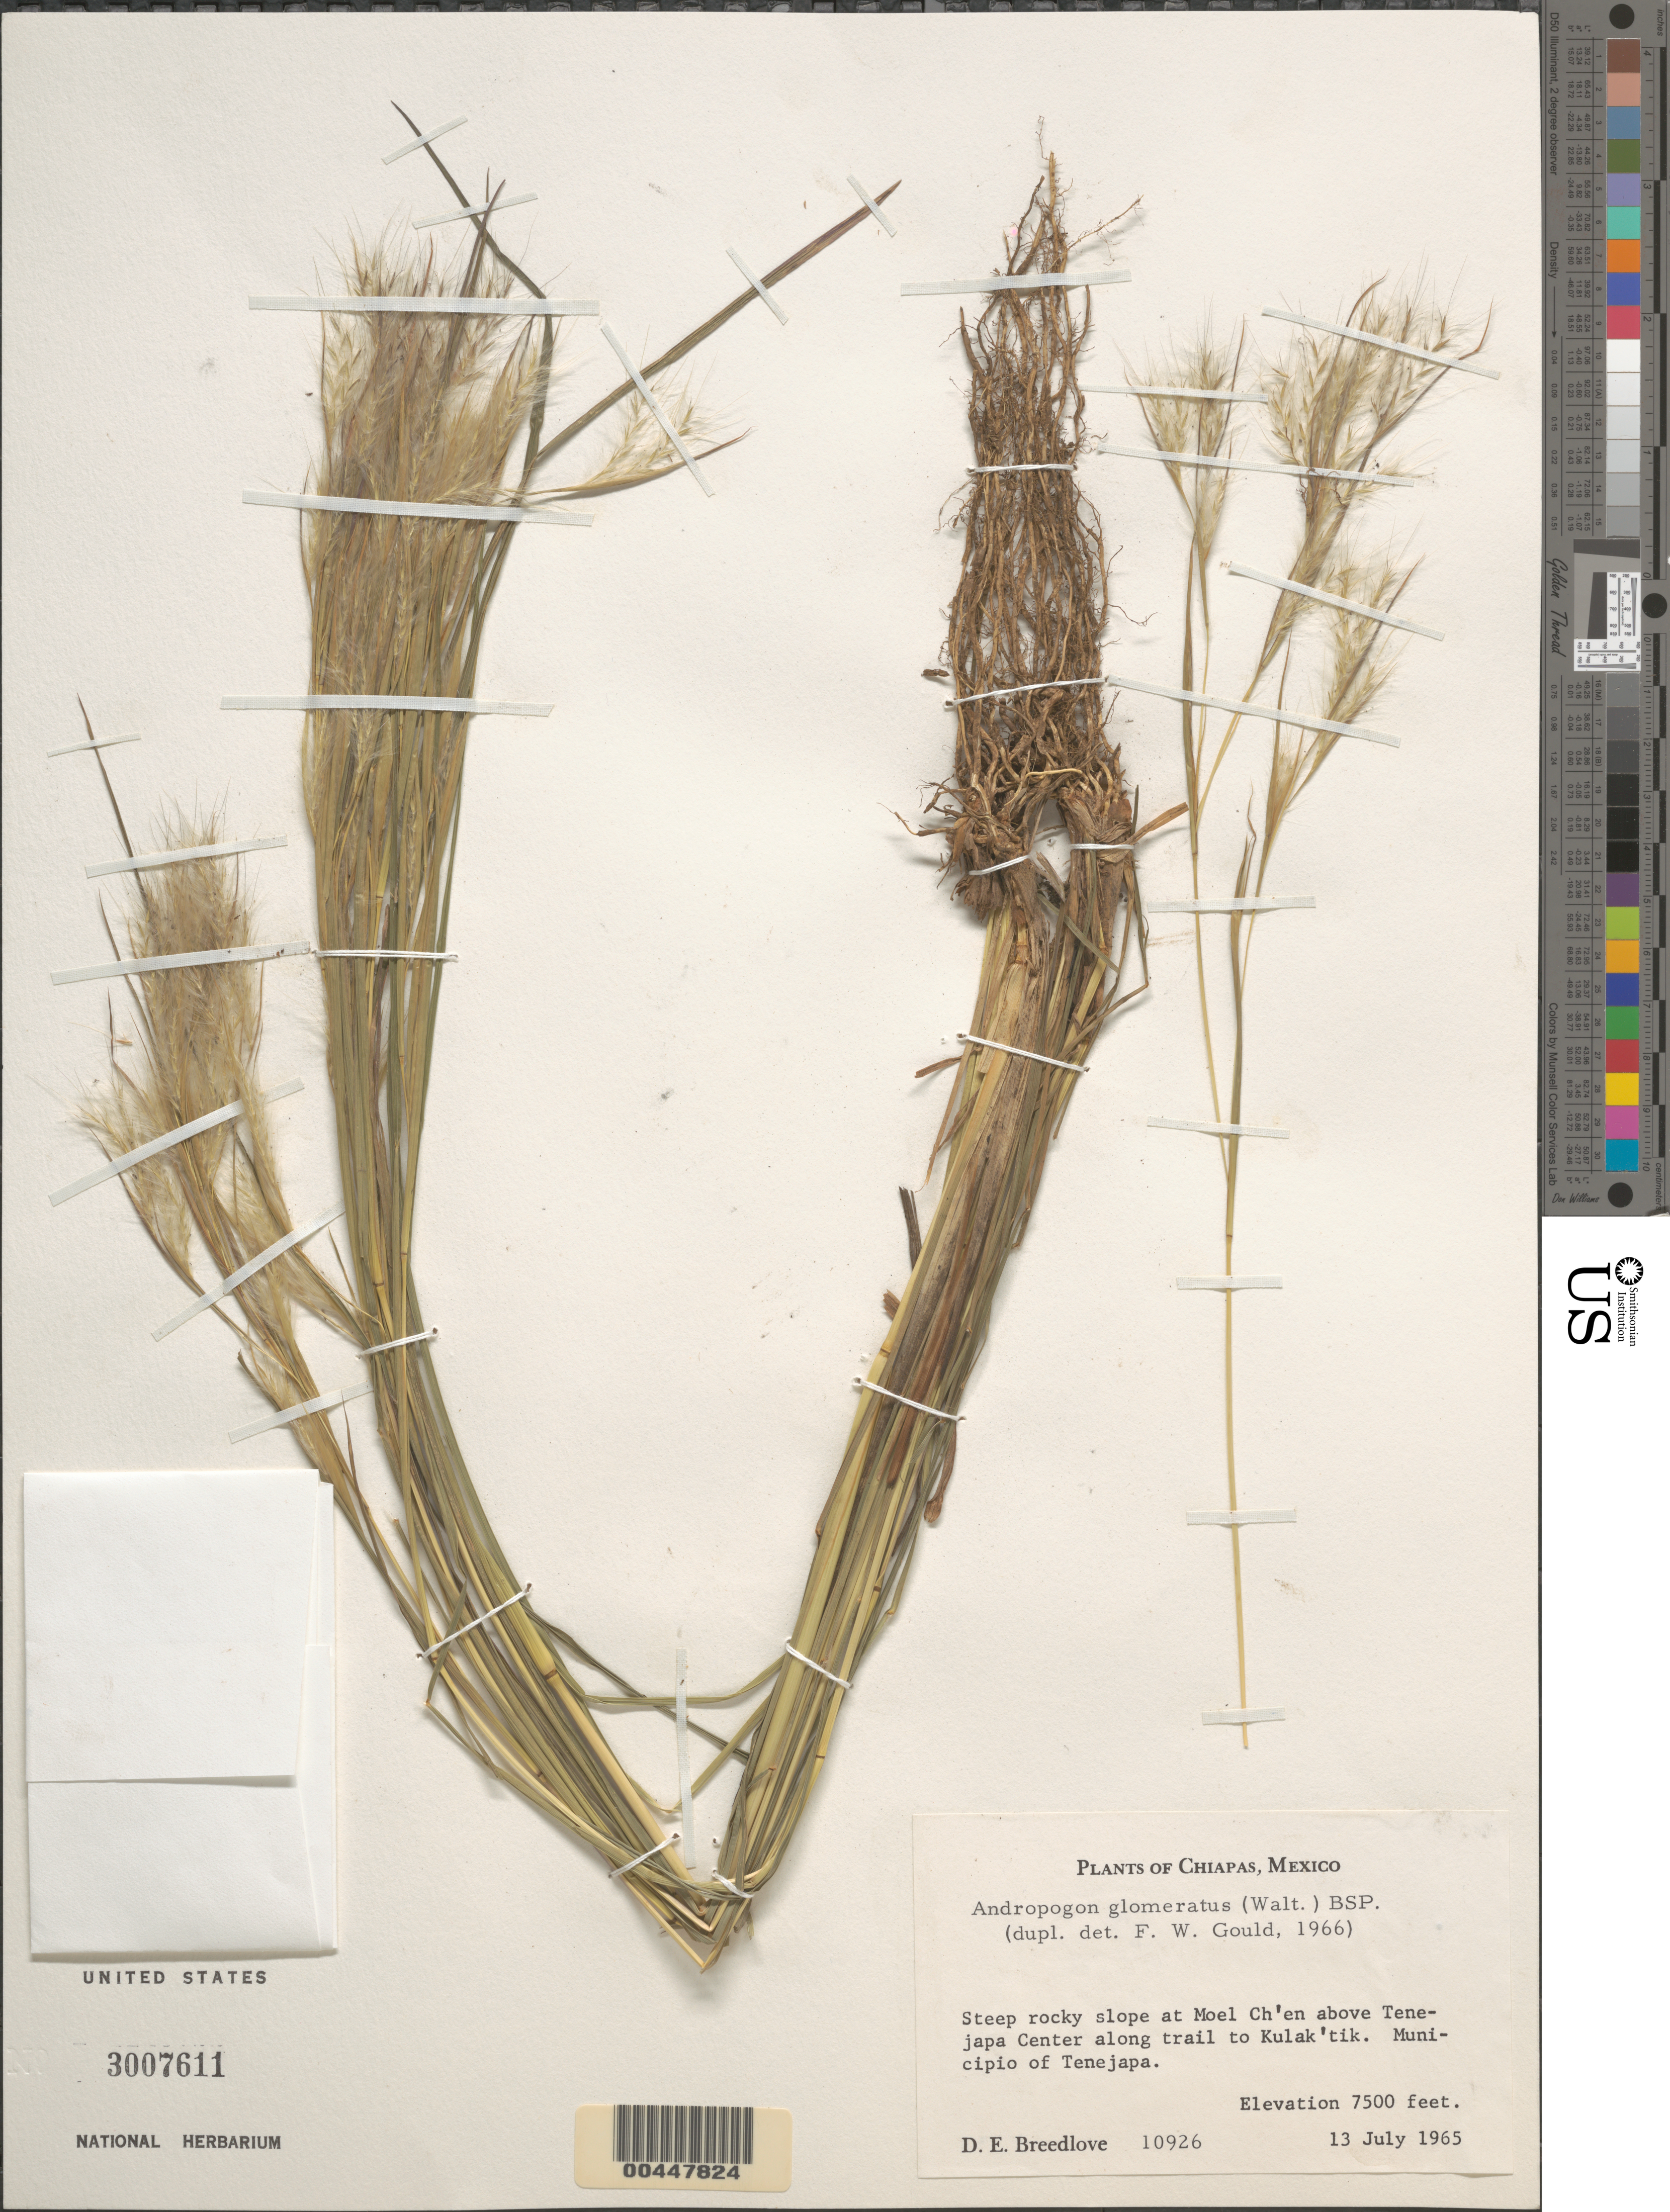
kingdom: Plantae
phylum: Tracheophyta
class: Liliopsida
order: Poales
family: Poaceae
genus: Andropogon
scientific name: Andropogon glomeratus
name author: (Walter) Britton, Stearns & Poggenb.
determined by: Gould, F. W.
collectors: D. E. Breedlove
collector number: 10926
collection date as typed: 13 Jul 1965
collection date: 1965-07-13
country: Mexico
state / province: Chiapas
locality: At Moel Ch'en above Tenejapa Center along trail to Kulak'tik, Municipio of Tenejapa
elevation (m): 2286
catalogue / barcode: US 3007611